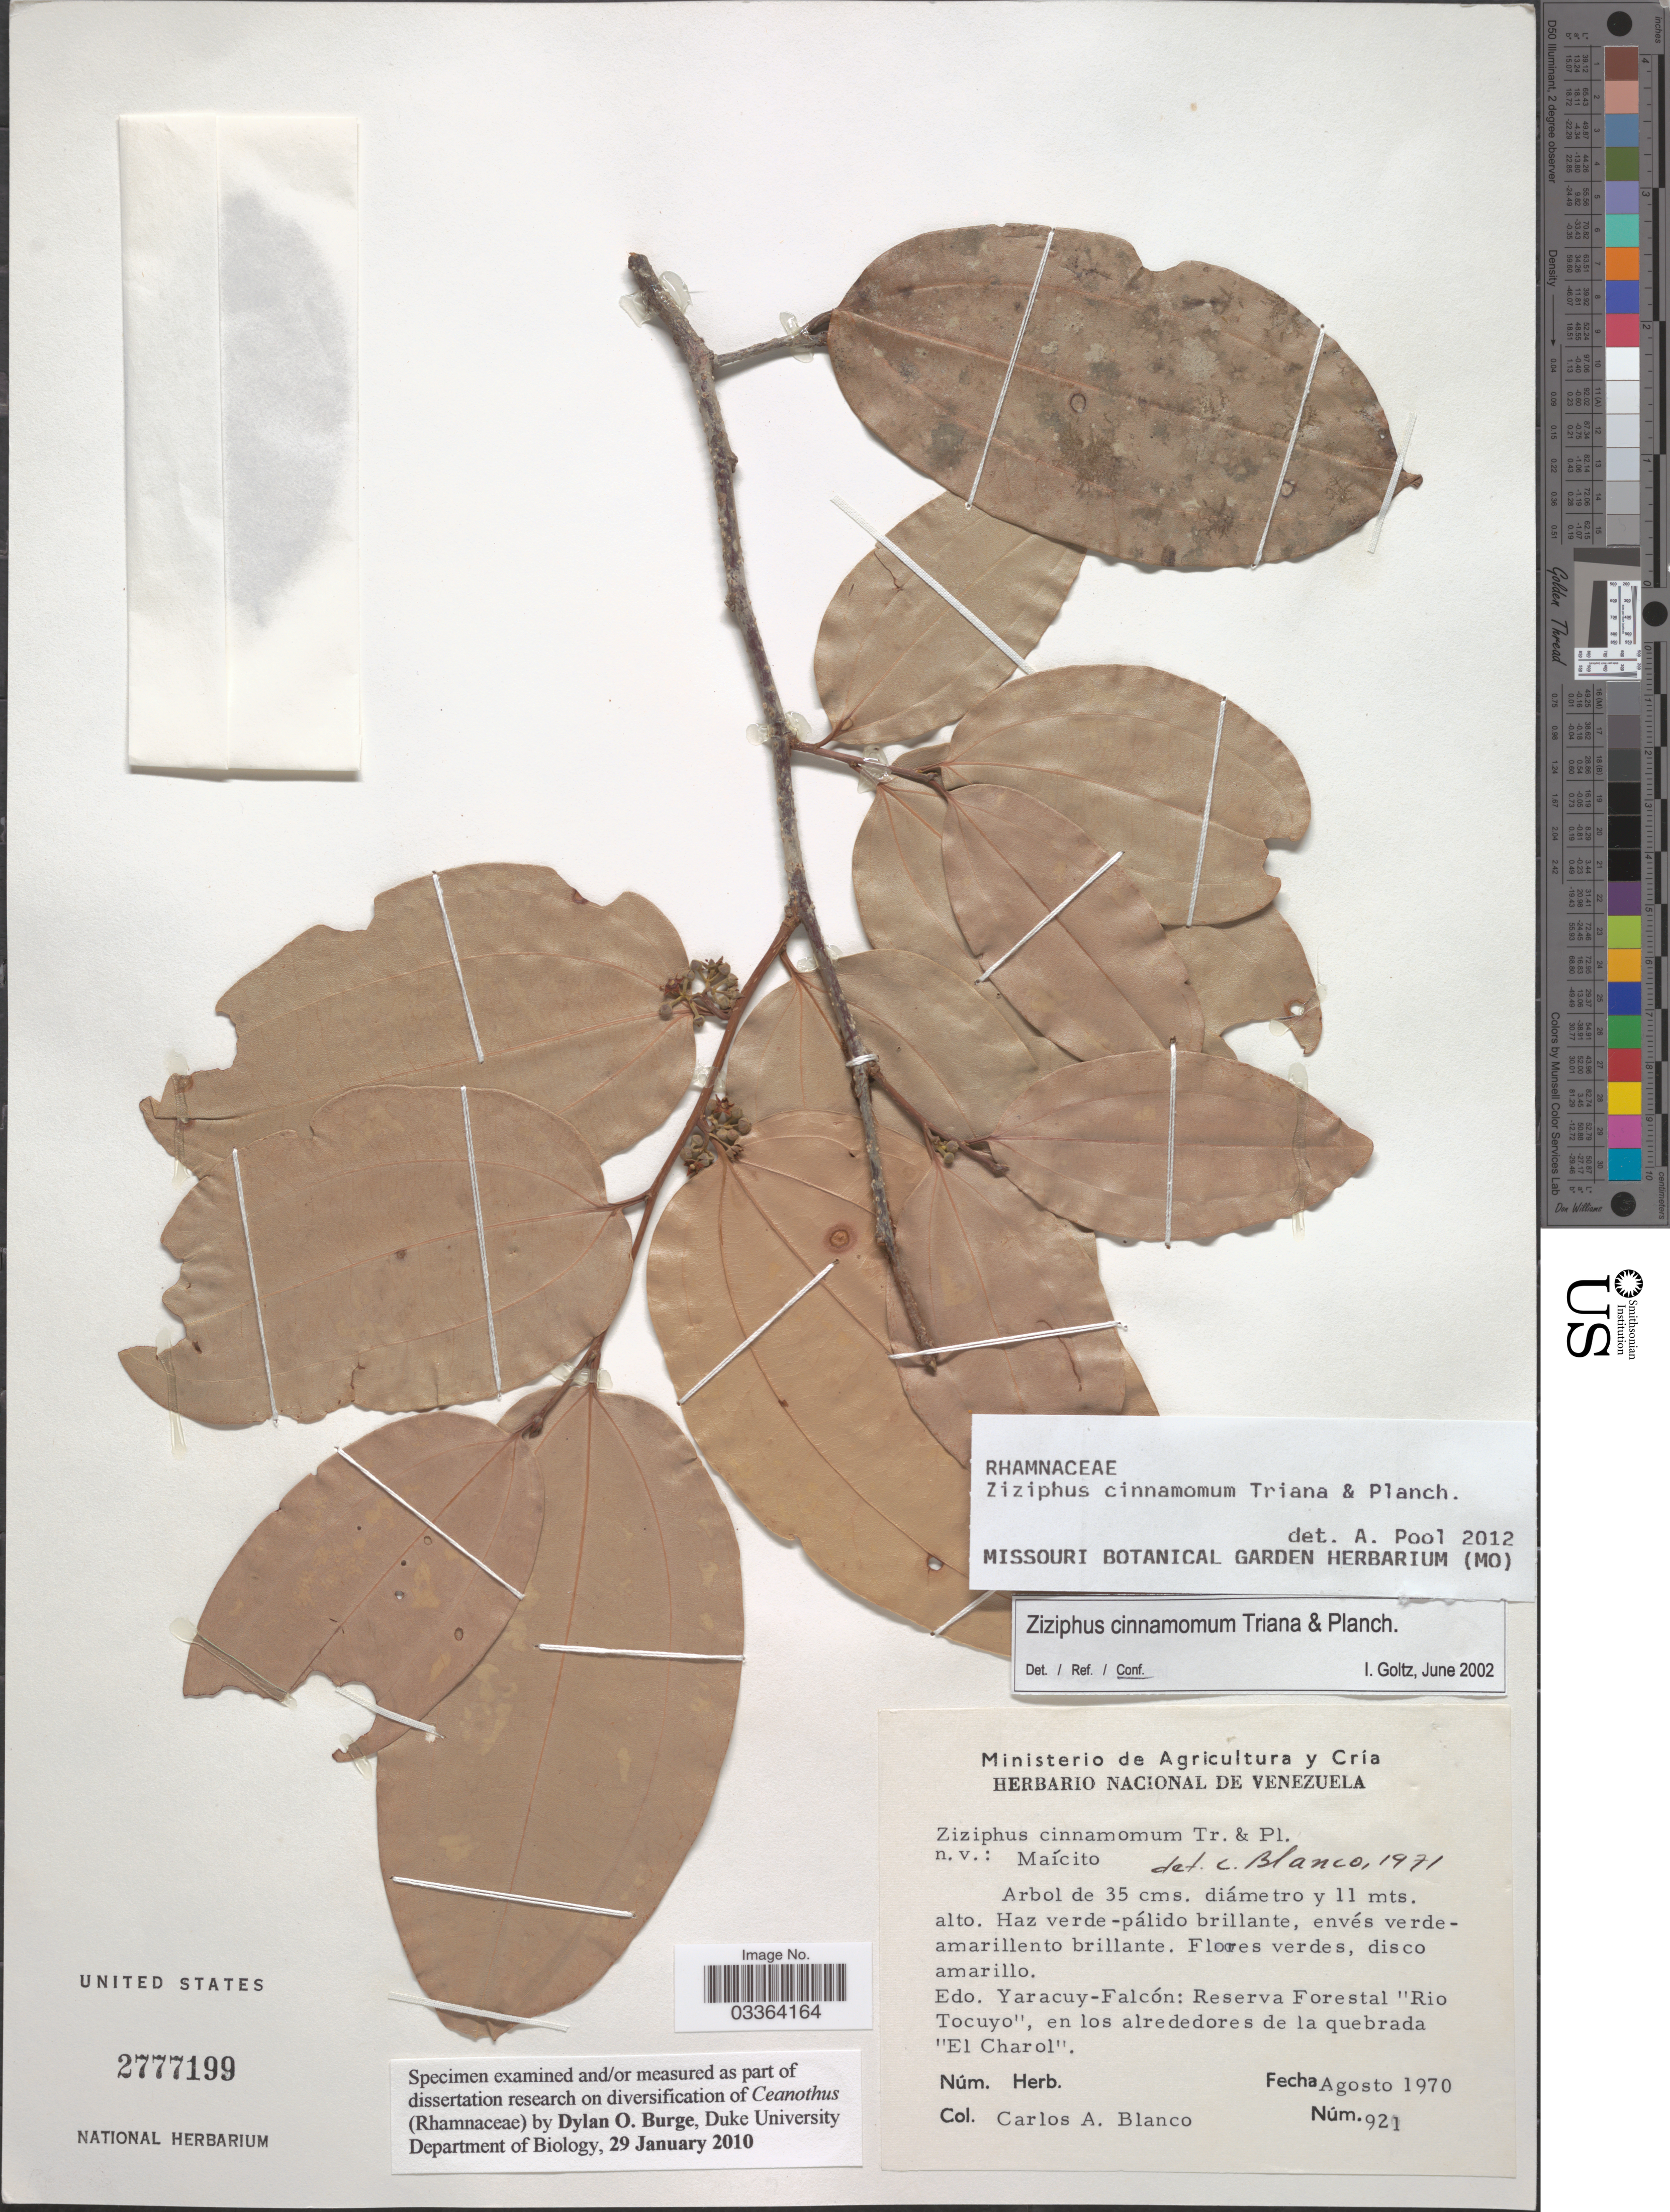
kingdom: Plantae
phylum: Tracheophyta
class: Magnoliopsida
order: Rosales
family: Rhamnaceae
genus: Sarcomphalus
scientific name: Sarcomphalus cinnamomum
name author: (Triana & Planch.) Hauenschild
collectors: C. A. Blanco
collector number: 921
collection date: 1970-08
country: Venezuela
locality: Edo. Yaracuy-Falcón: Reserva Forestal "Rio Tocuyo", en los alrededores de la quebrada "El Charol".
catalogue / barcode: US 2777199